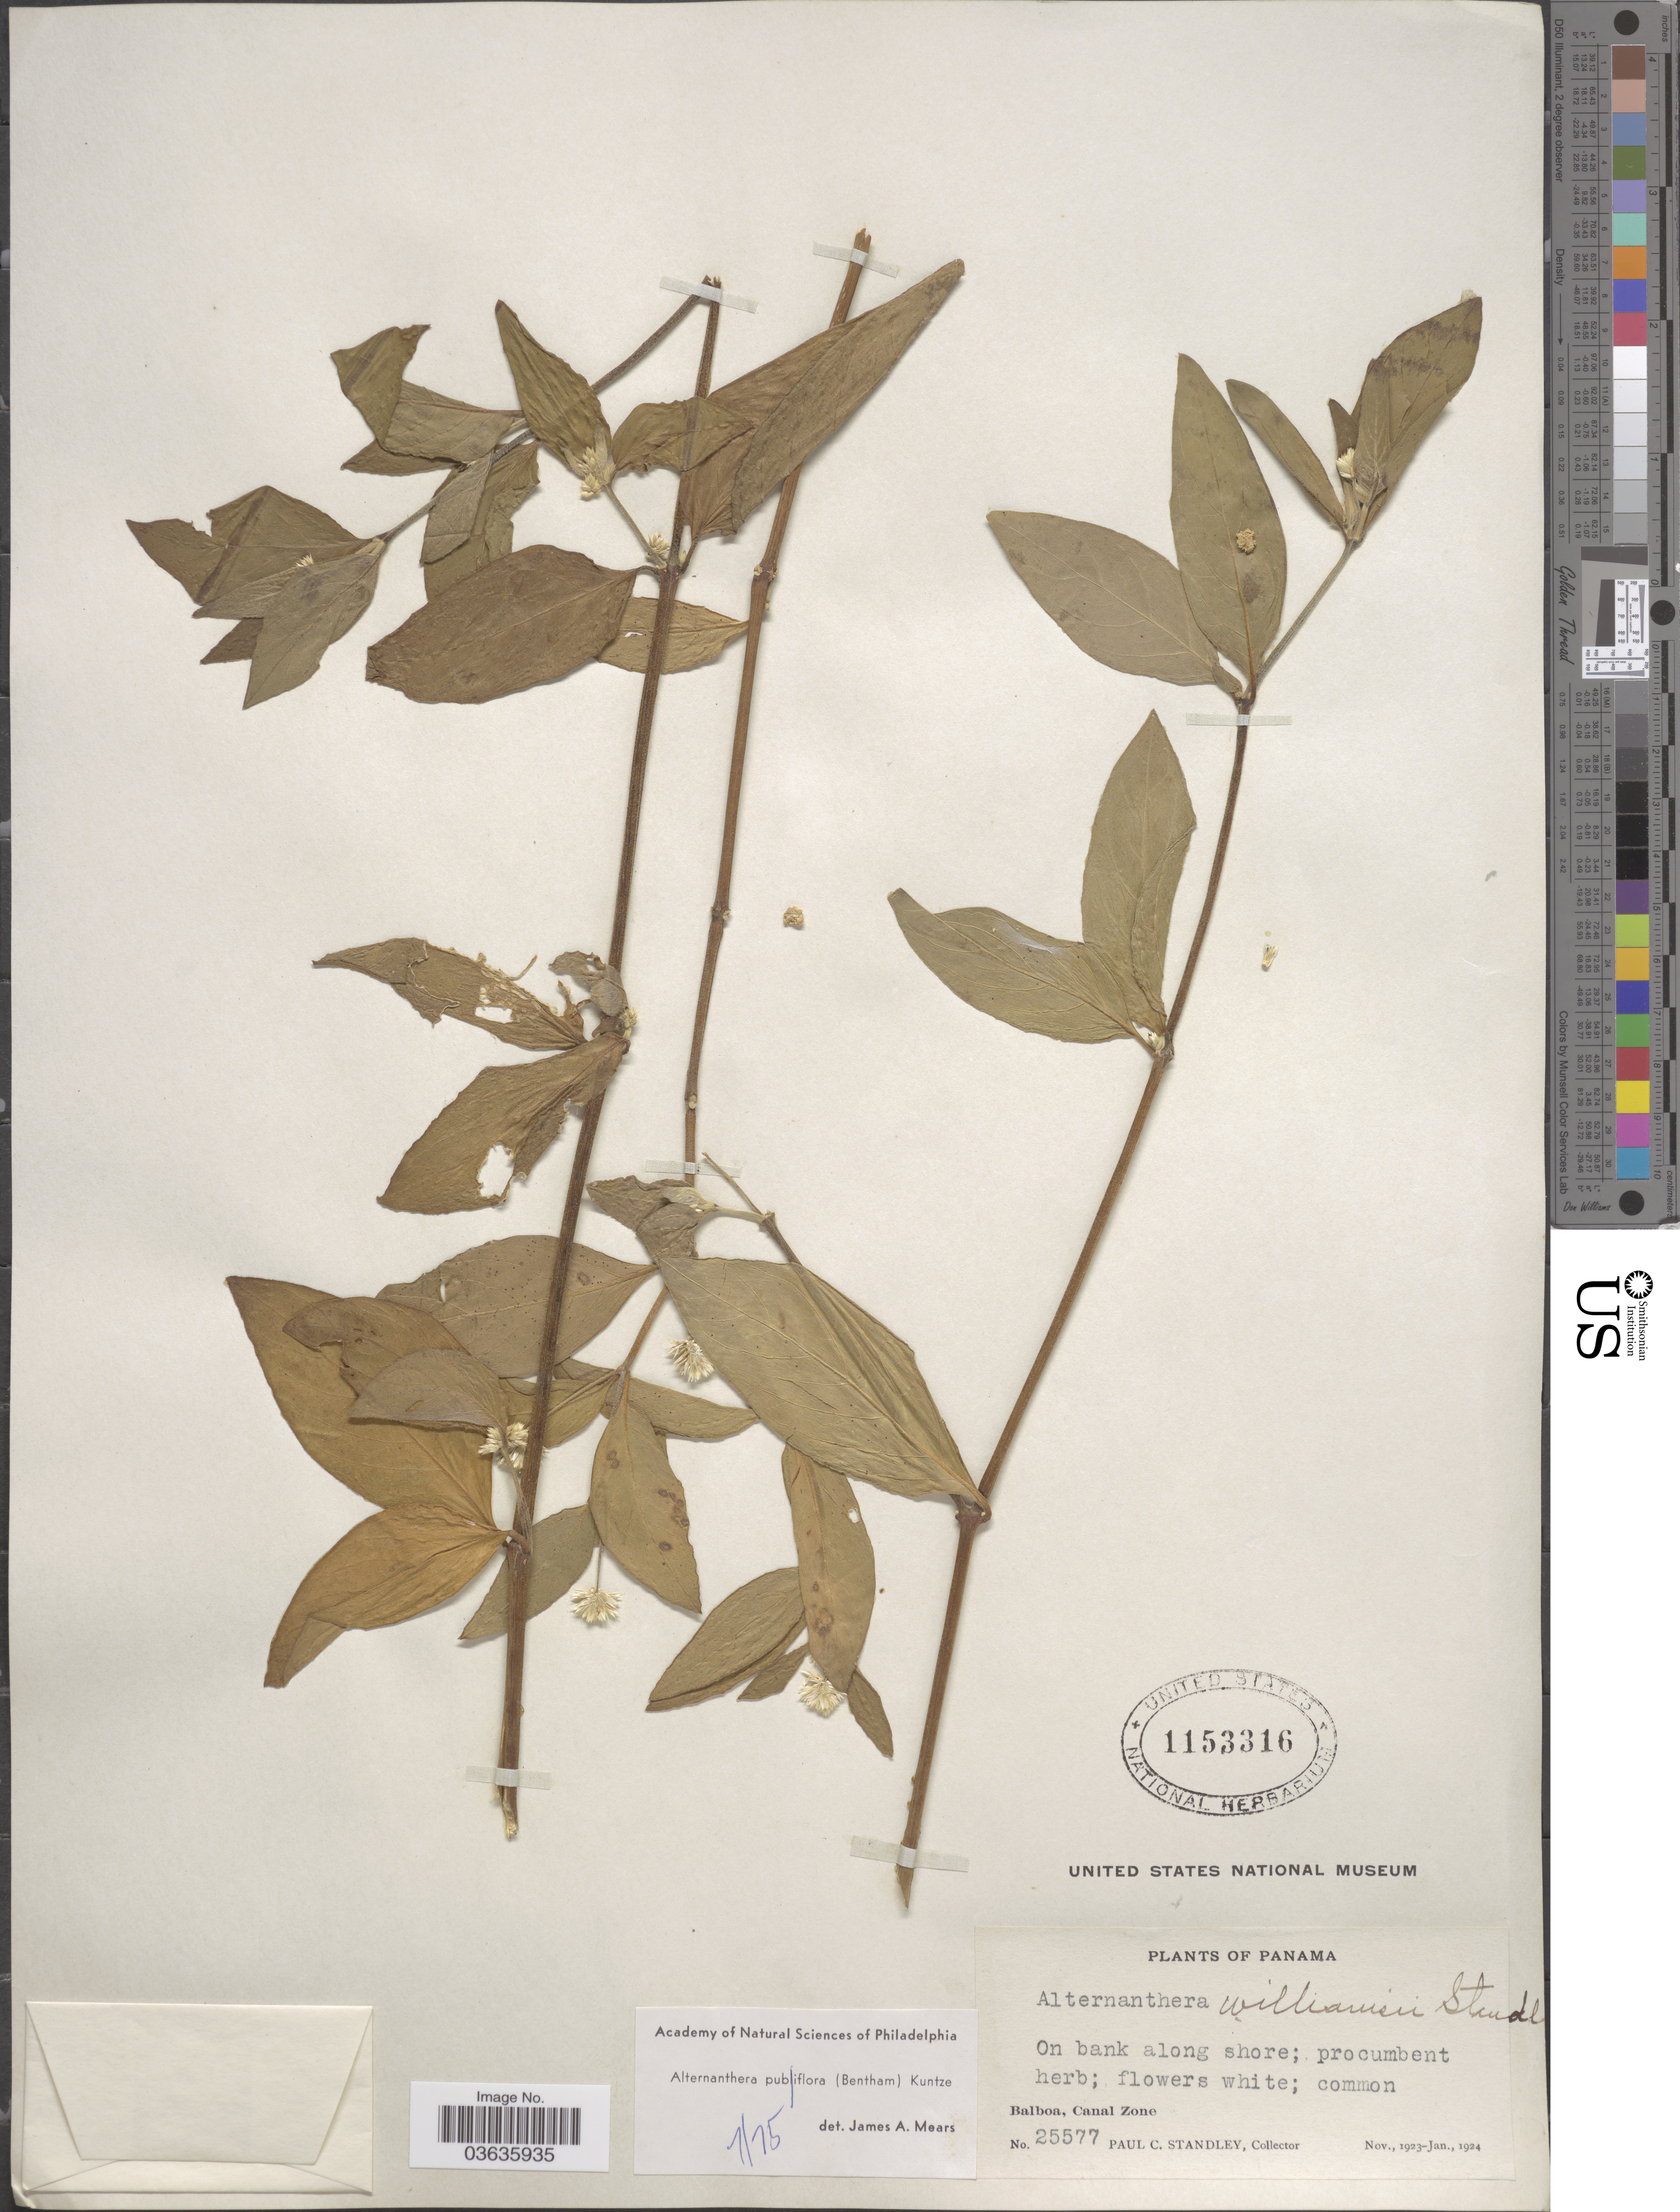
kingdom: Plantae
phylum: Tracheophyta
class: Magnoliopsida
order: Caryophyllales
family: Amaranthaceae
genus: Alternanthera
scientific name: Alternanthera pubiflora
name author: (Benth.) Kuntze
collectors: P. C. Standley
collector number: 25577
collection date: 1923-11/1924-01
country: Panama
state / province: Colón / Panamá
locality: Balboa, Canal Zone.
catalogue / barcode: US 1153316